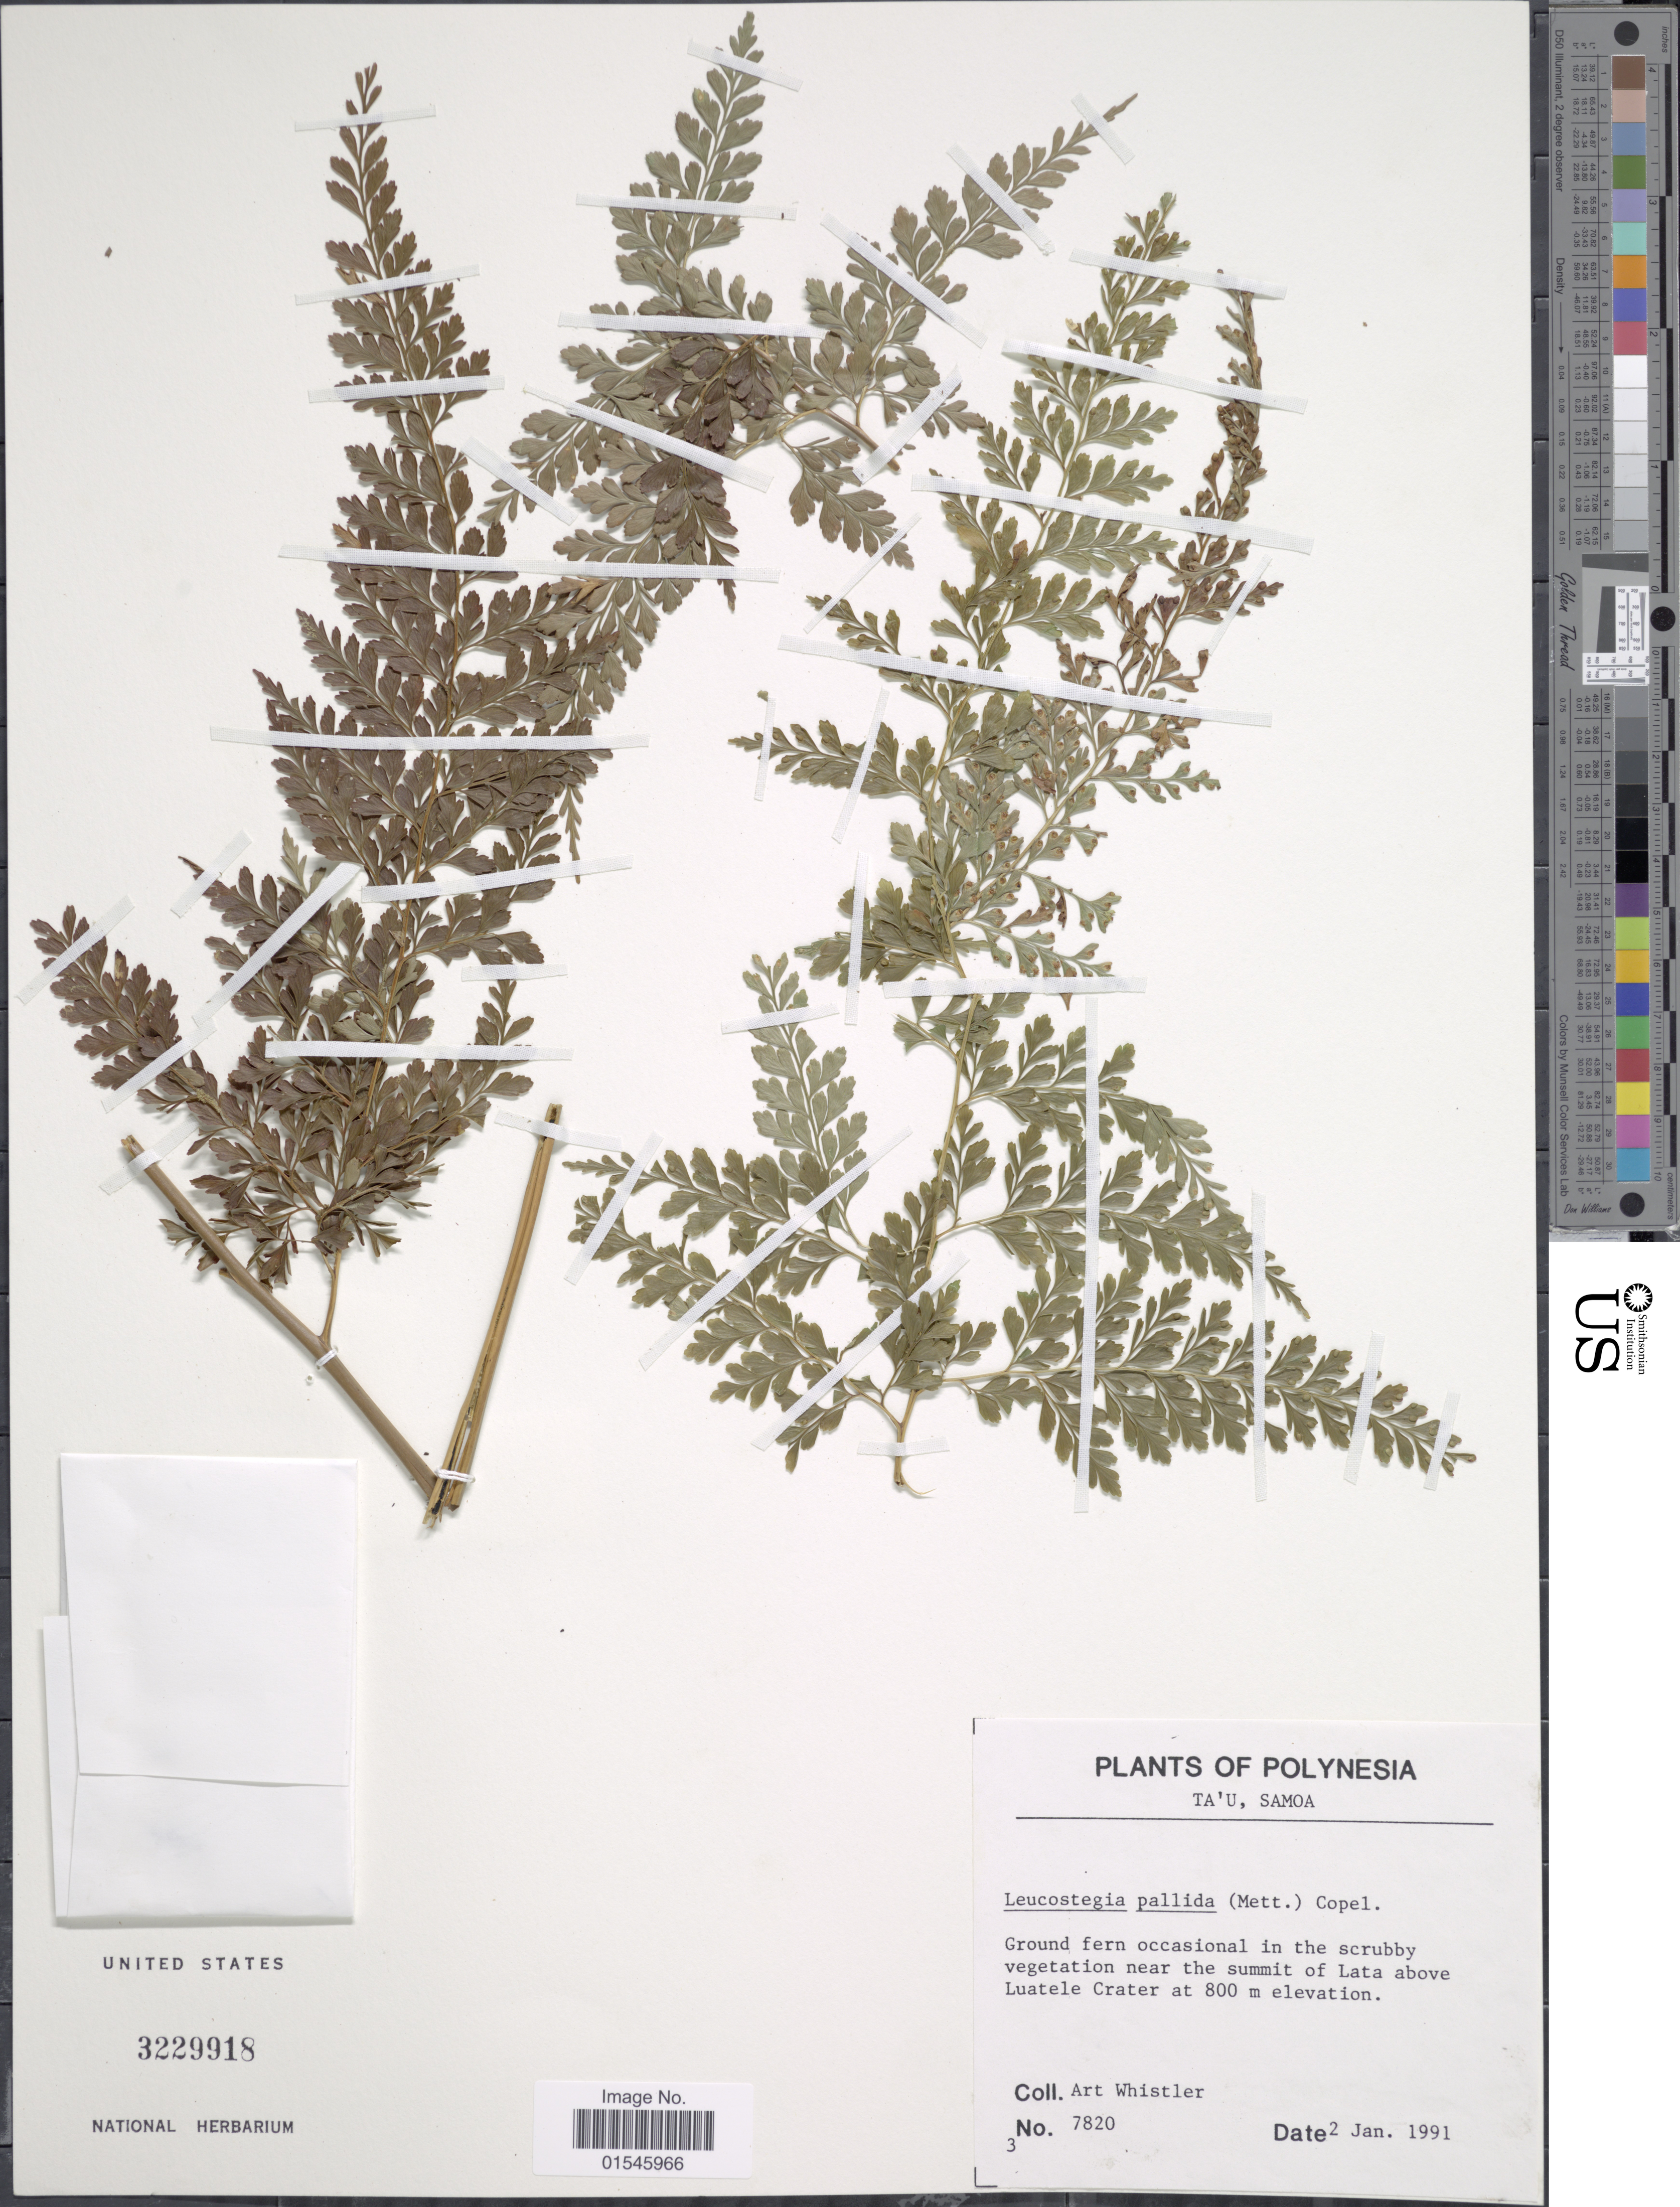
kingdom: Plantae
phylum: Tracheophyta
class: Polypodiopsida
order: Polypodiales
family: Hypodematiaceae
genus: Leucostegia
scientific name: Leucostegia pallida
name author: (Mett. ex Kuhn) Copel.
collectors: A. Whistler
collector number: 7820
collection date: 1991-01-02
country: American Samoa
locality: Polynesia, Ta'u, Samoa, ground fern occasional in the scrubby vegetation near the summit of Lata above Luatele Crater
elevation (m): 800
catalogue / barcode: US 3229918